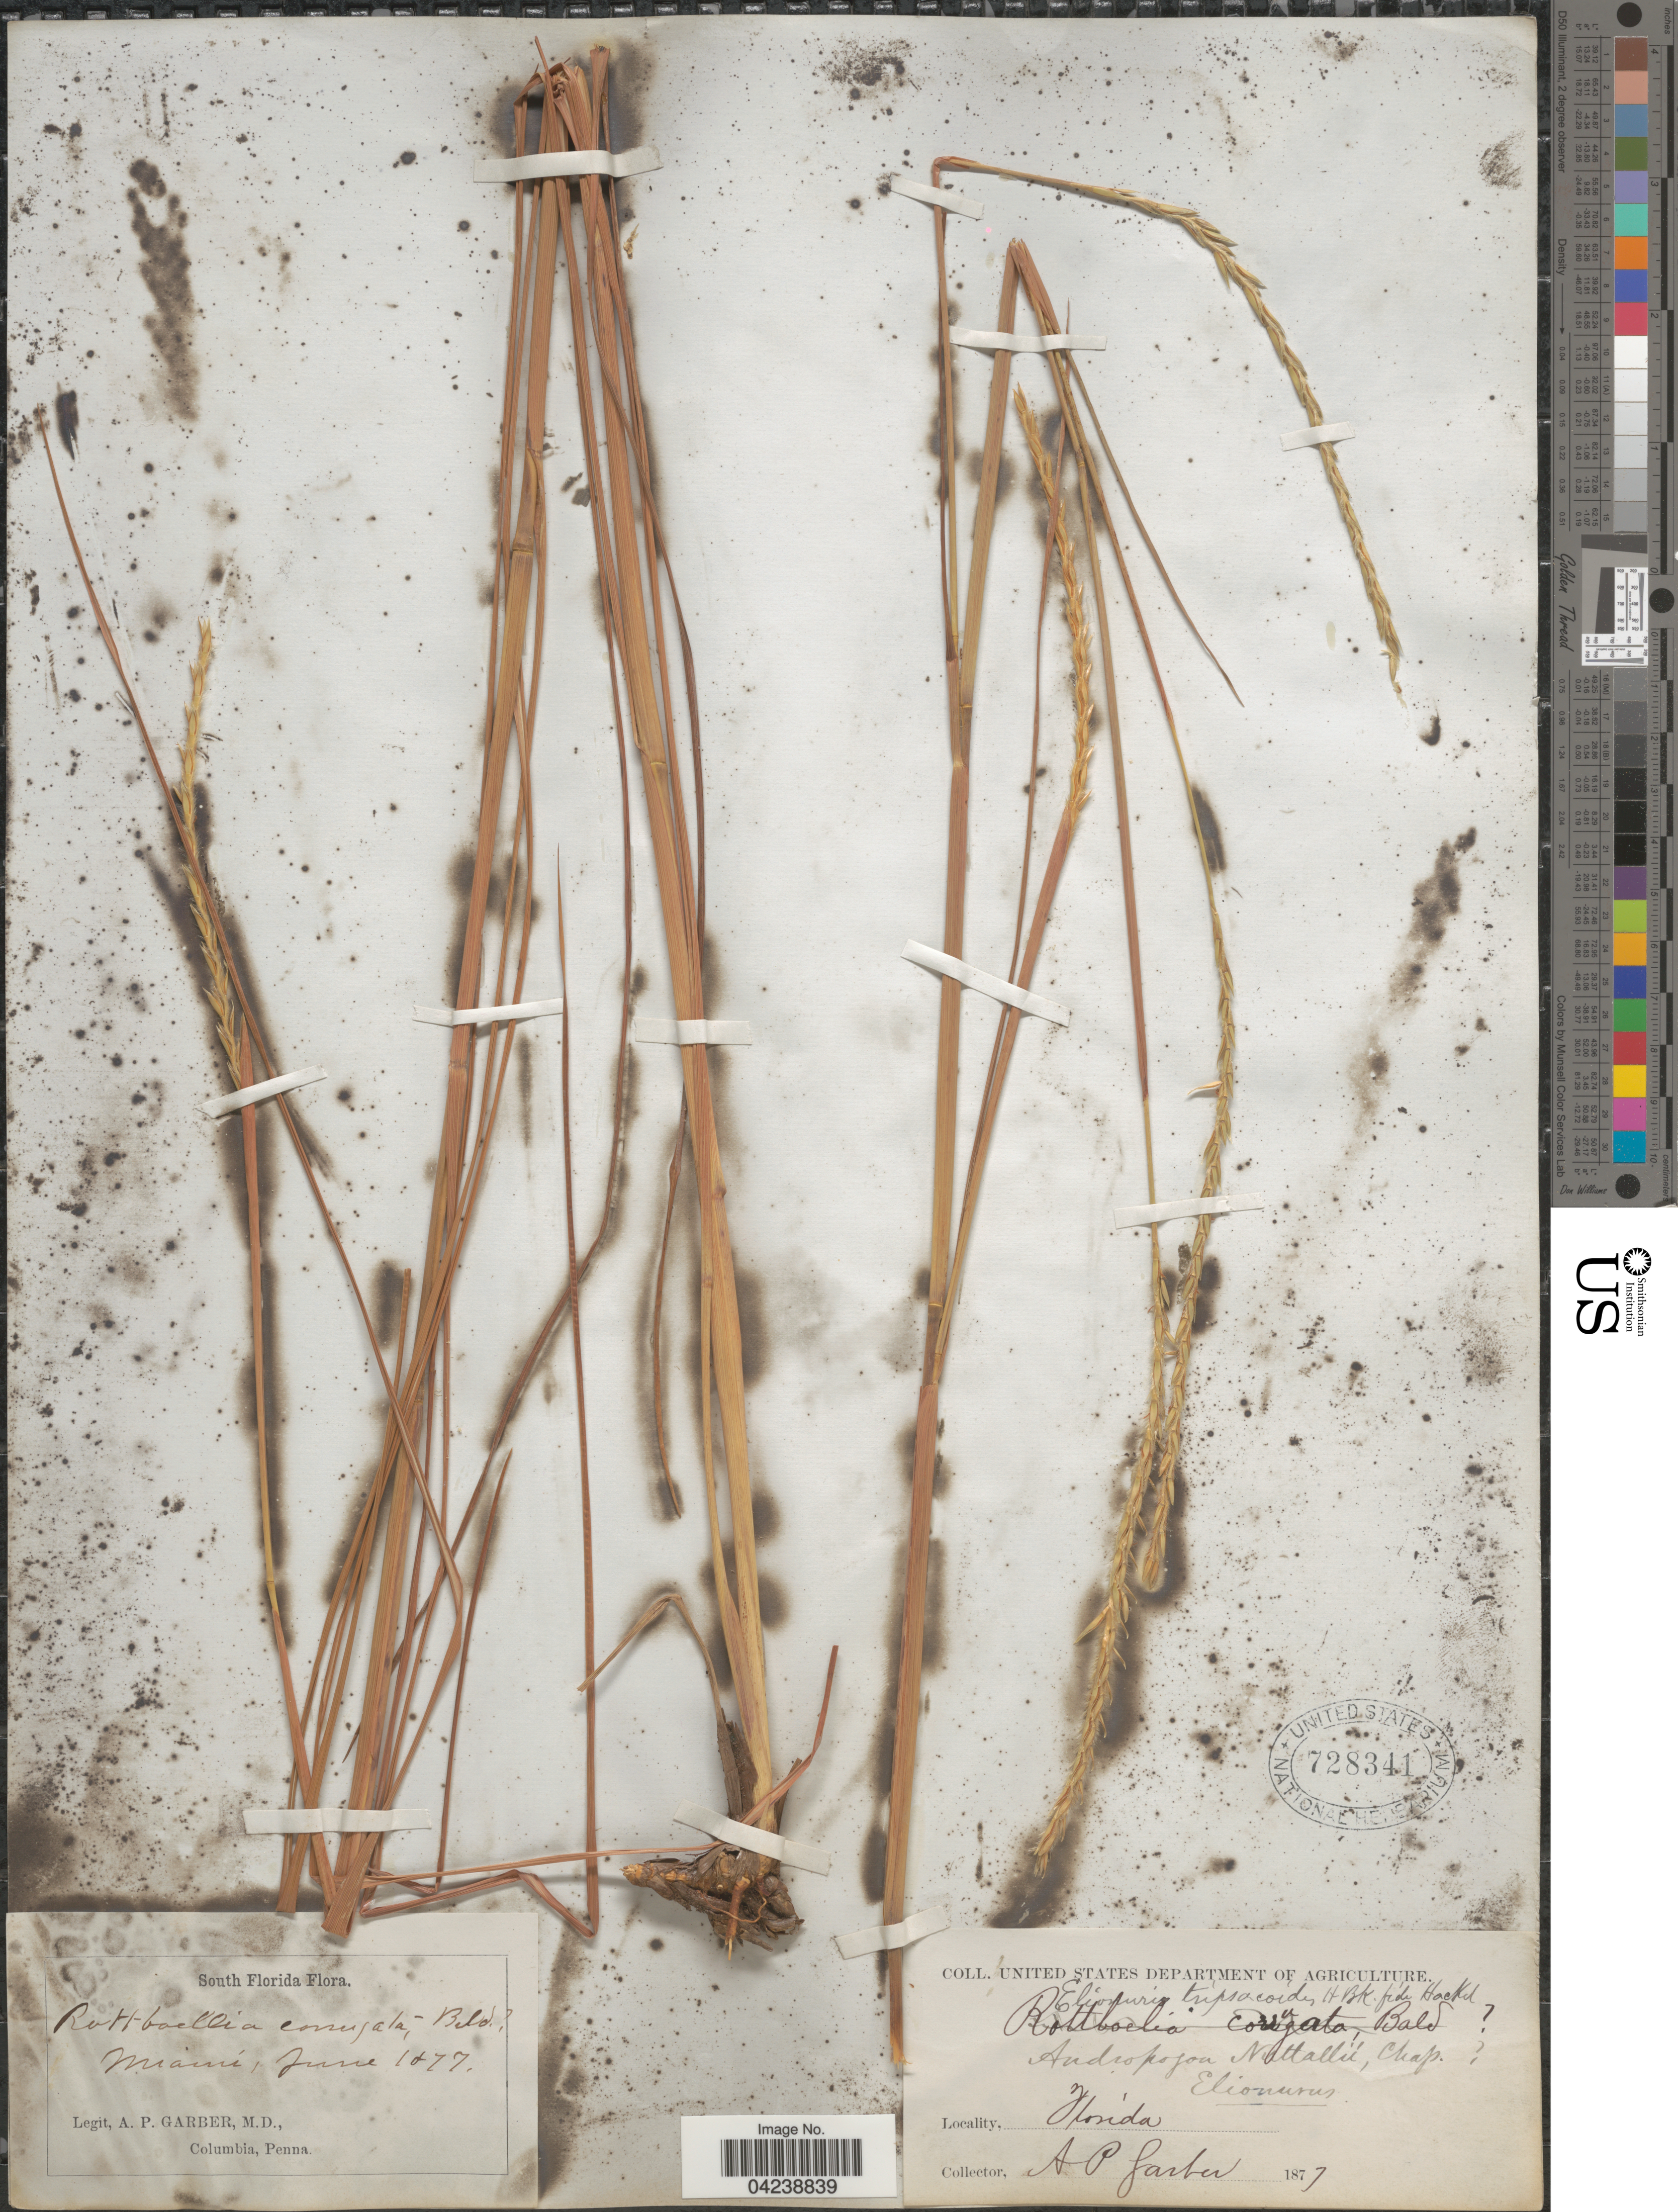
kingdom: Plantae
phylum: Tracheophyta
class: Liliopsida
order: Poales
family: Poaceae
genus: Elionurus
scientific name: Elionurus tripsacoides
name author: Humb. & Bonpl. ex Willd.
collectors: A. P. Garber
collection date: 1877-06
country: United States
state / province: Florida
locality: South Florida. Miami.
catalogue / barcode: US 728341